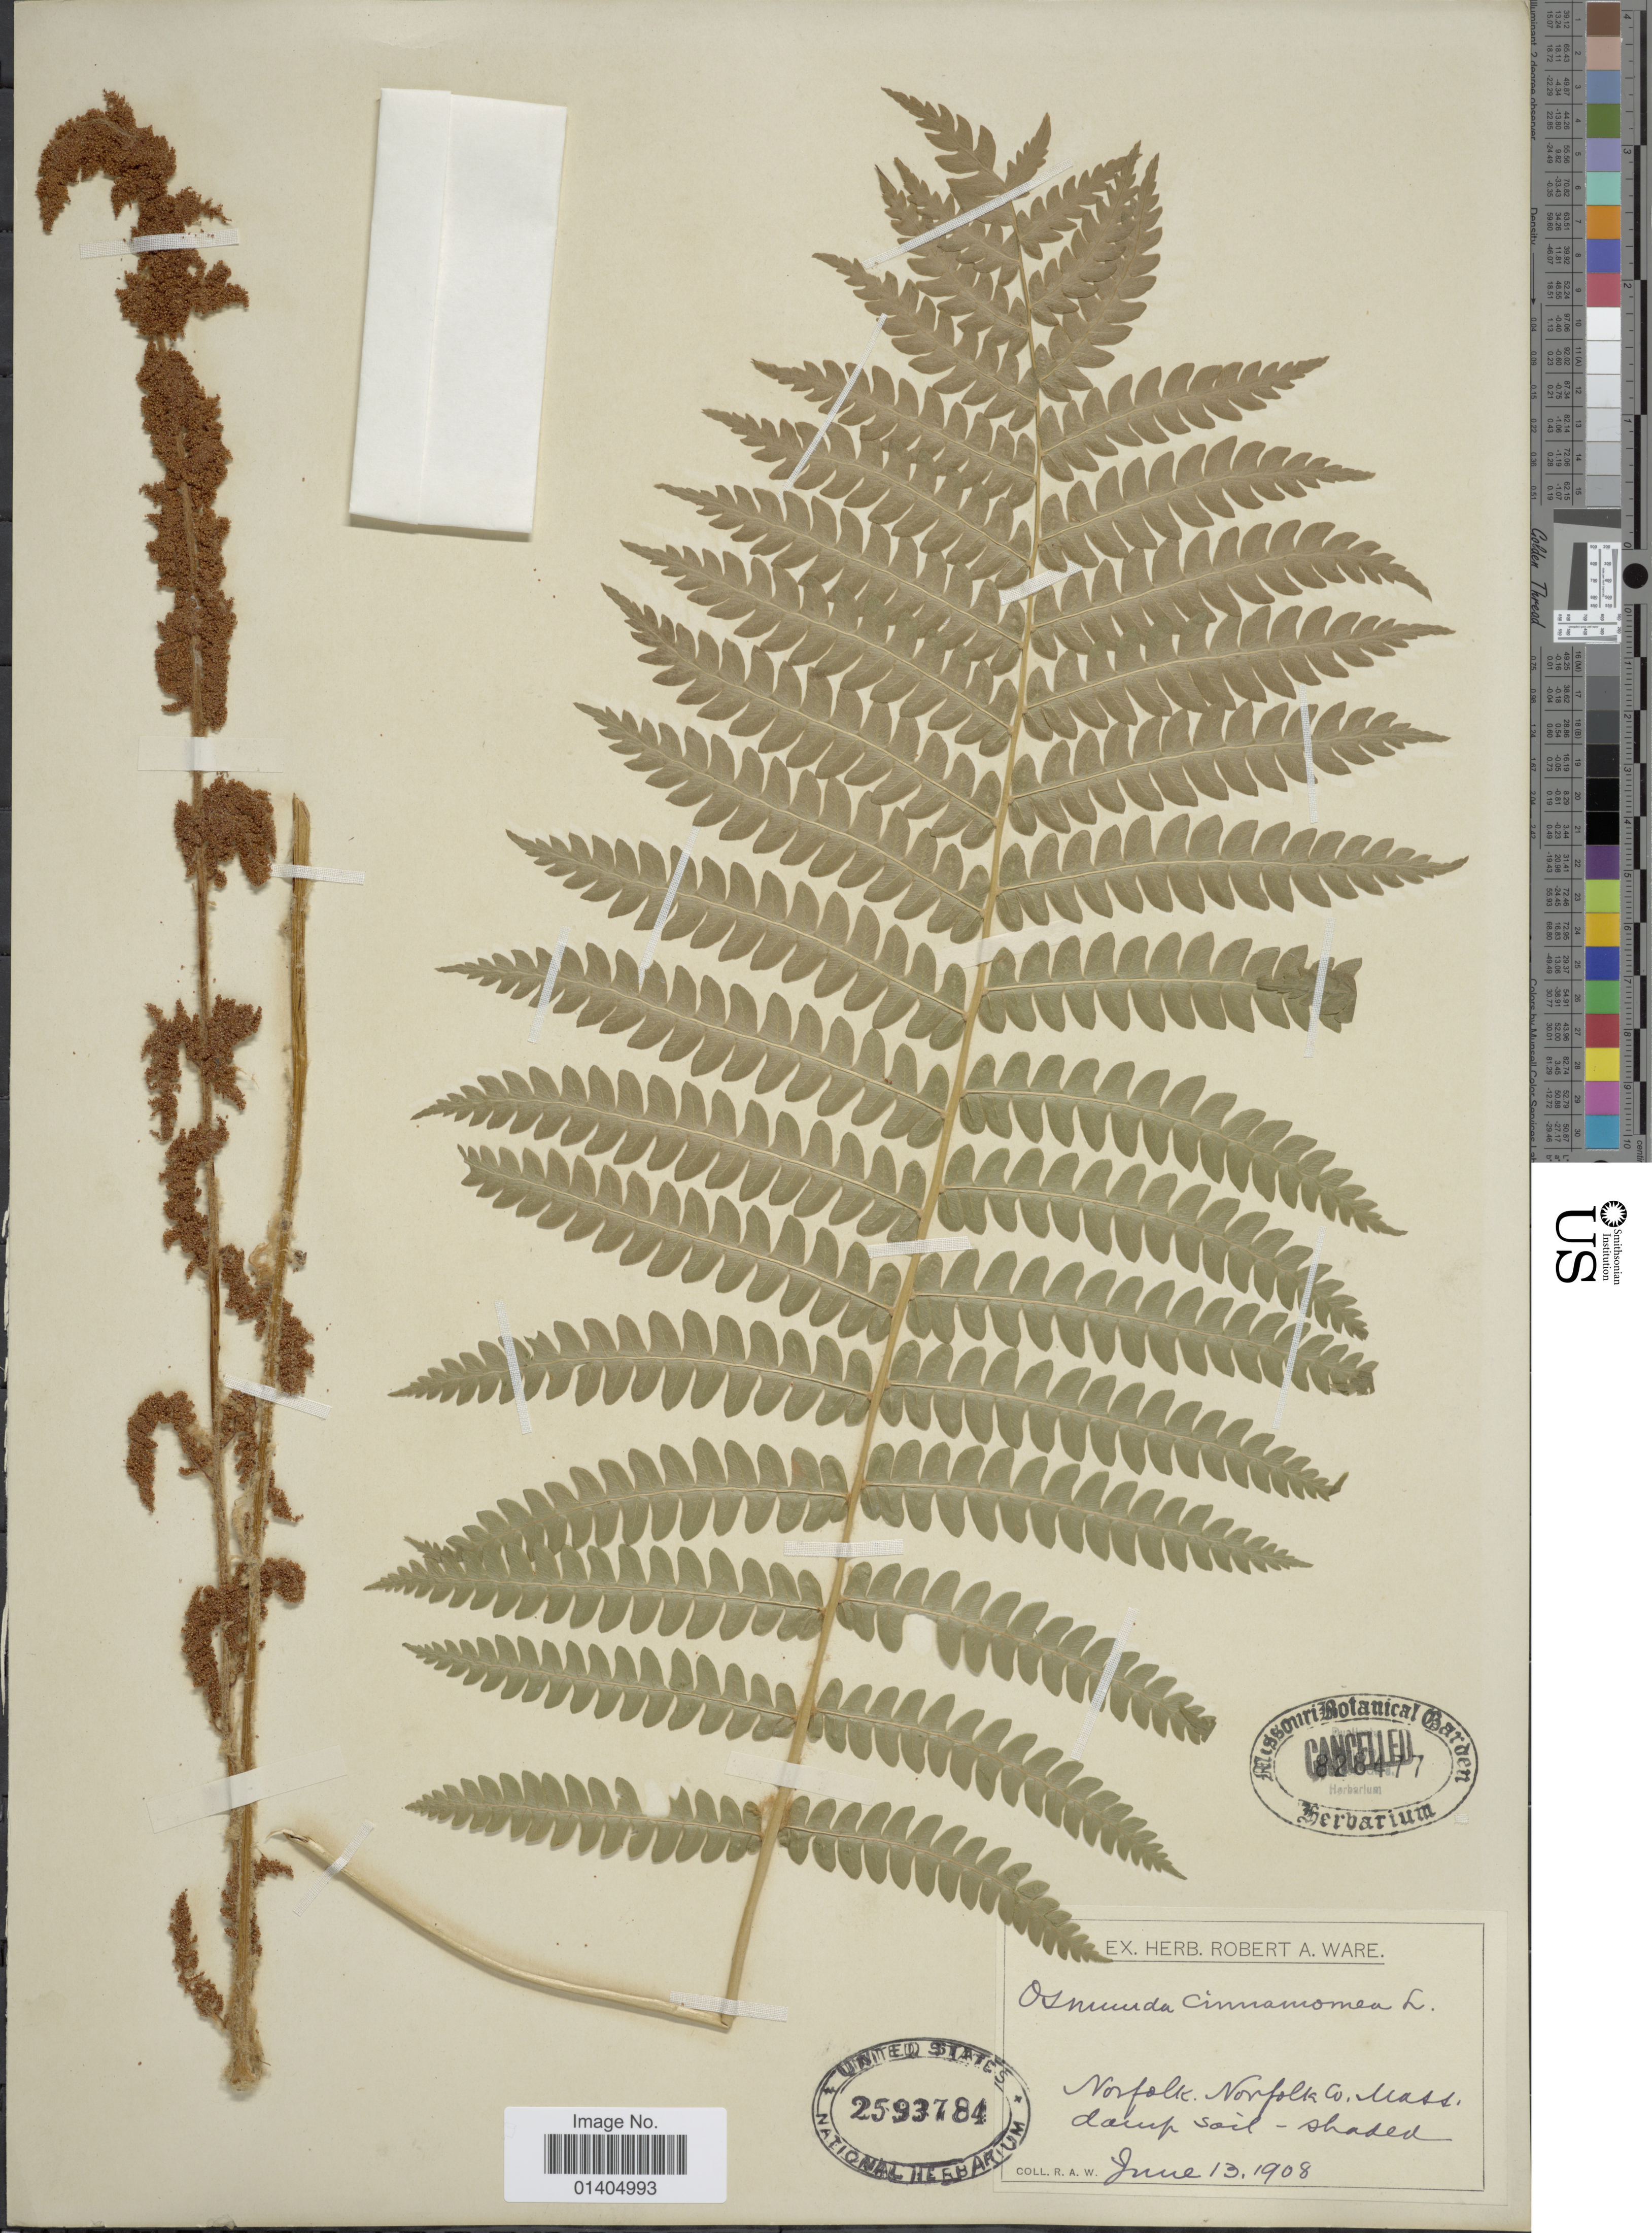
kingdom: Plantae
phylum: Tracheophyta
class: Polypodiopsida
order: Osmundales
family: Osmundaceae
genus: Osmundastrum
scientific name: Osmundastrum cinnamomeum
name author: (L.) C. Presl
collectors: R. Ware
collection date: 1908-06-13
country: United States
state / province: Massachusetts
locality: Norfolk, Norfolk Co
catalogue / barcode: US 2593784